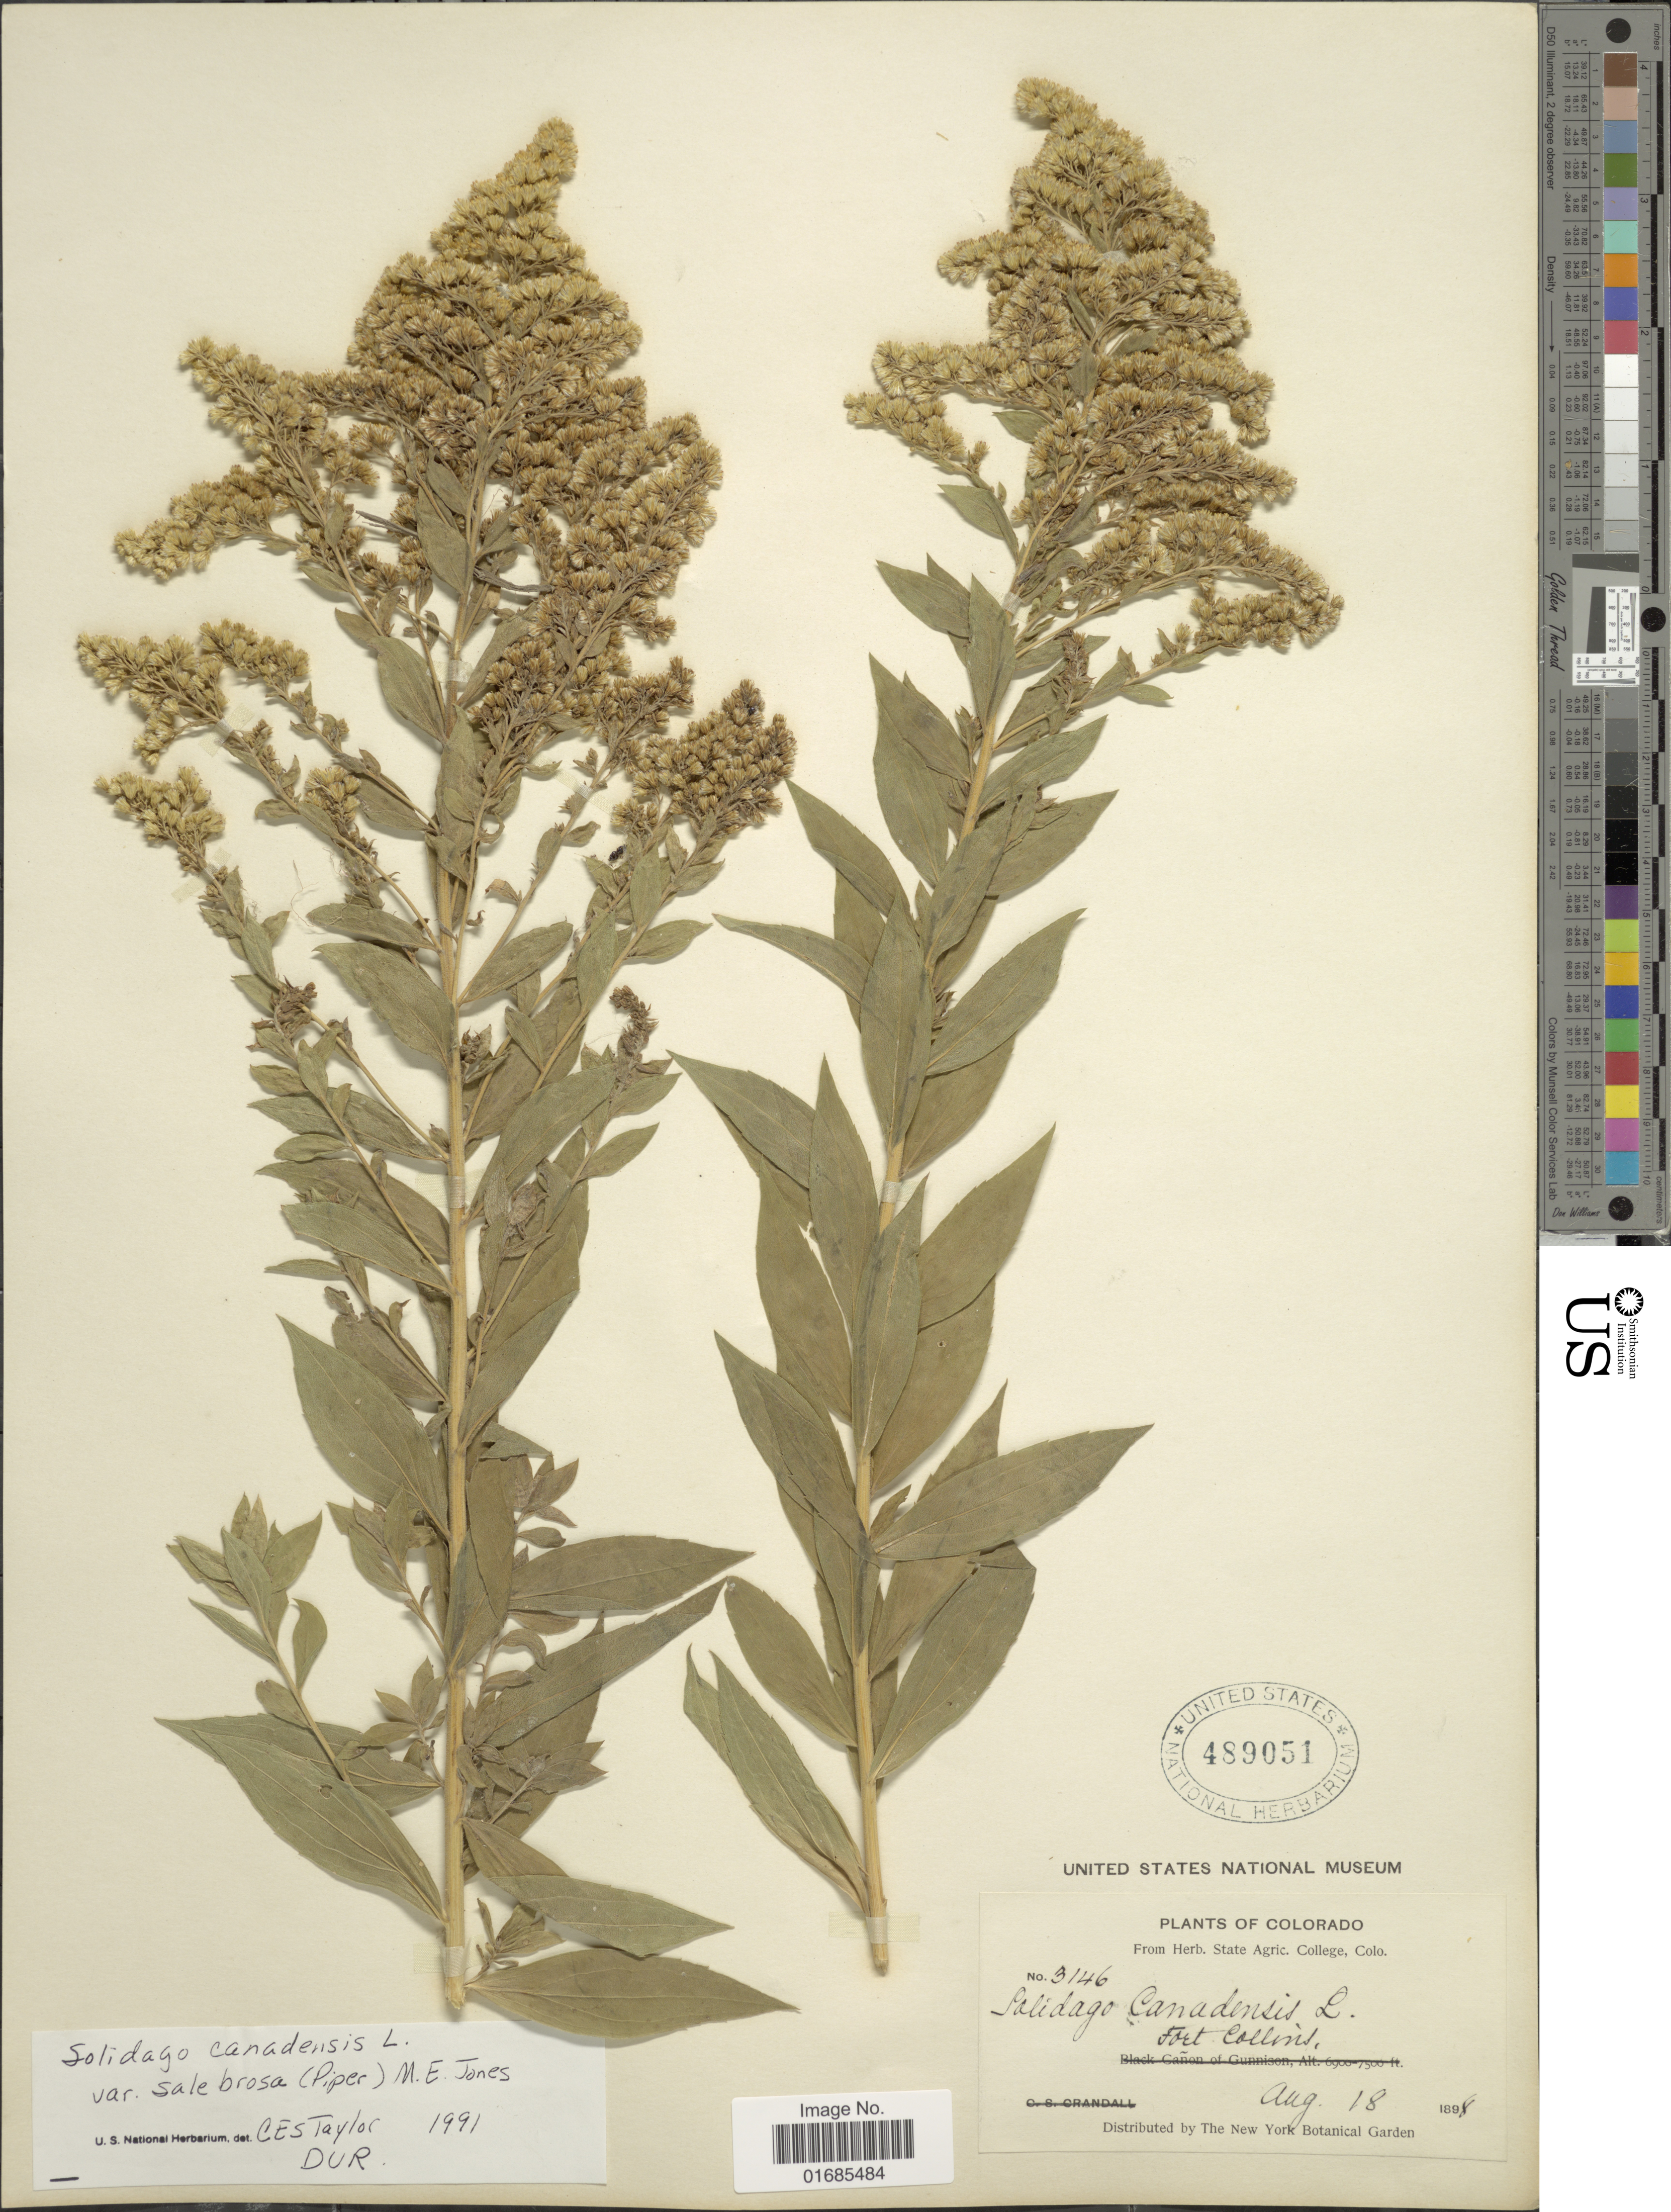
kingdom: Plantae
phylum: Tracheophyta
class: Magnoliopsida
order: Asterales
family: Asteraceae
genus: Solidago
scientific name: Solidago canadensis var. salebrosa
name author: (Piper) M.E. Jones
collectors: New York Botanical Gardens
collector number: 3146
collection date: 1898-08-18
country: United States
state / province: Colorado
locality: Fort Collins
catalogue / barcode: US 489051